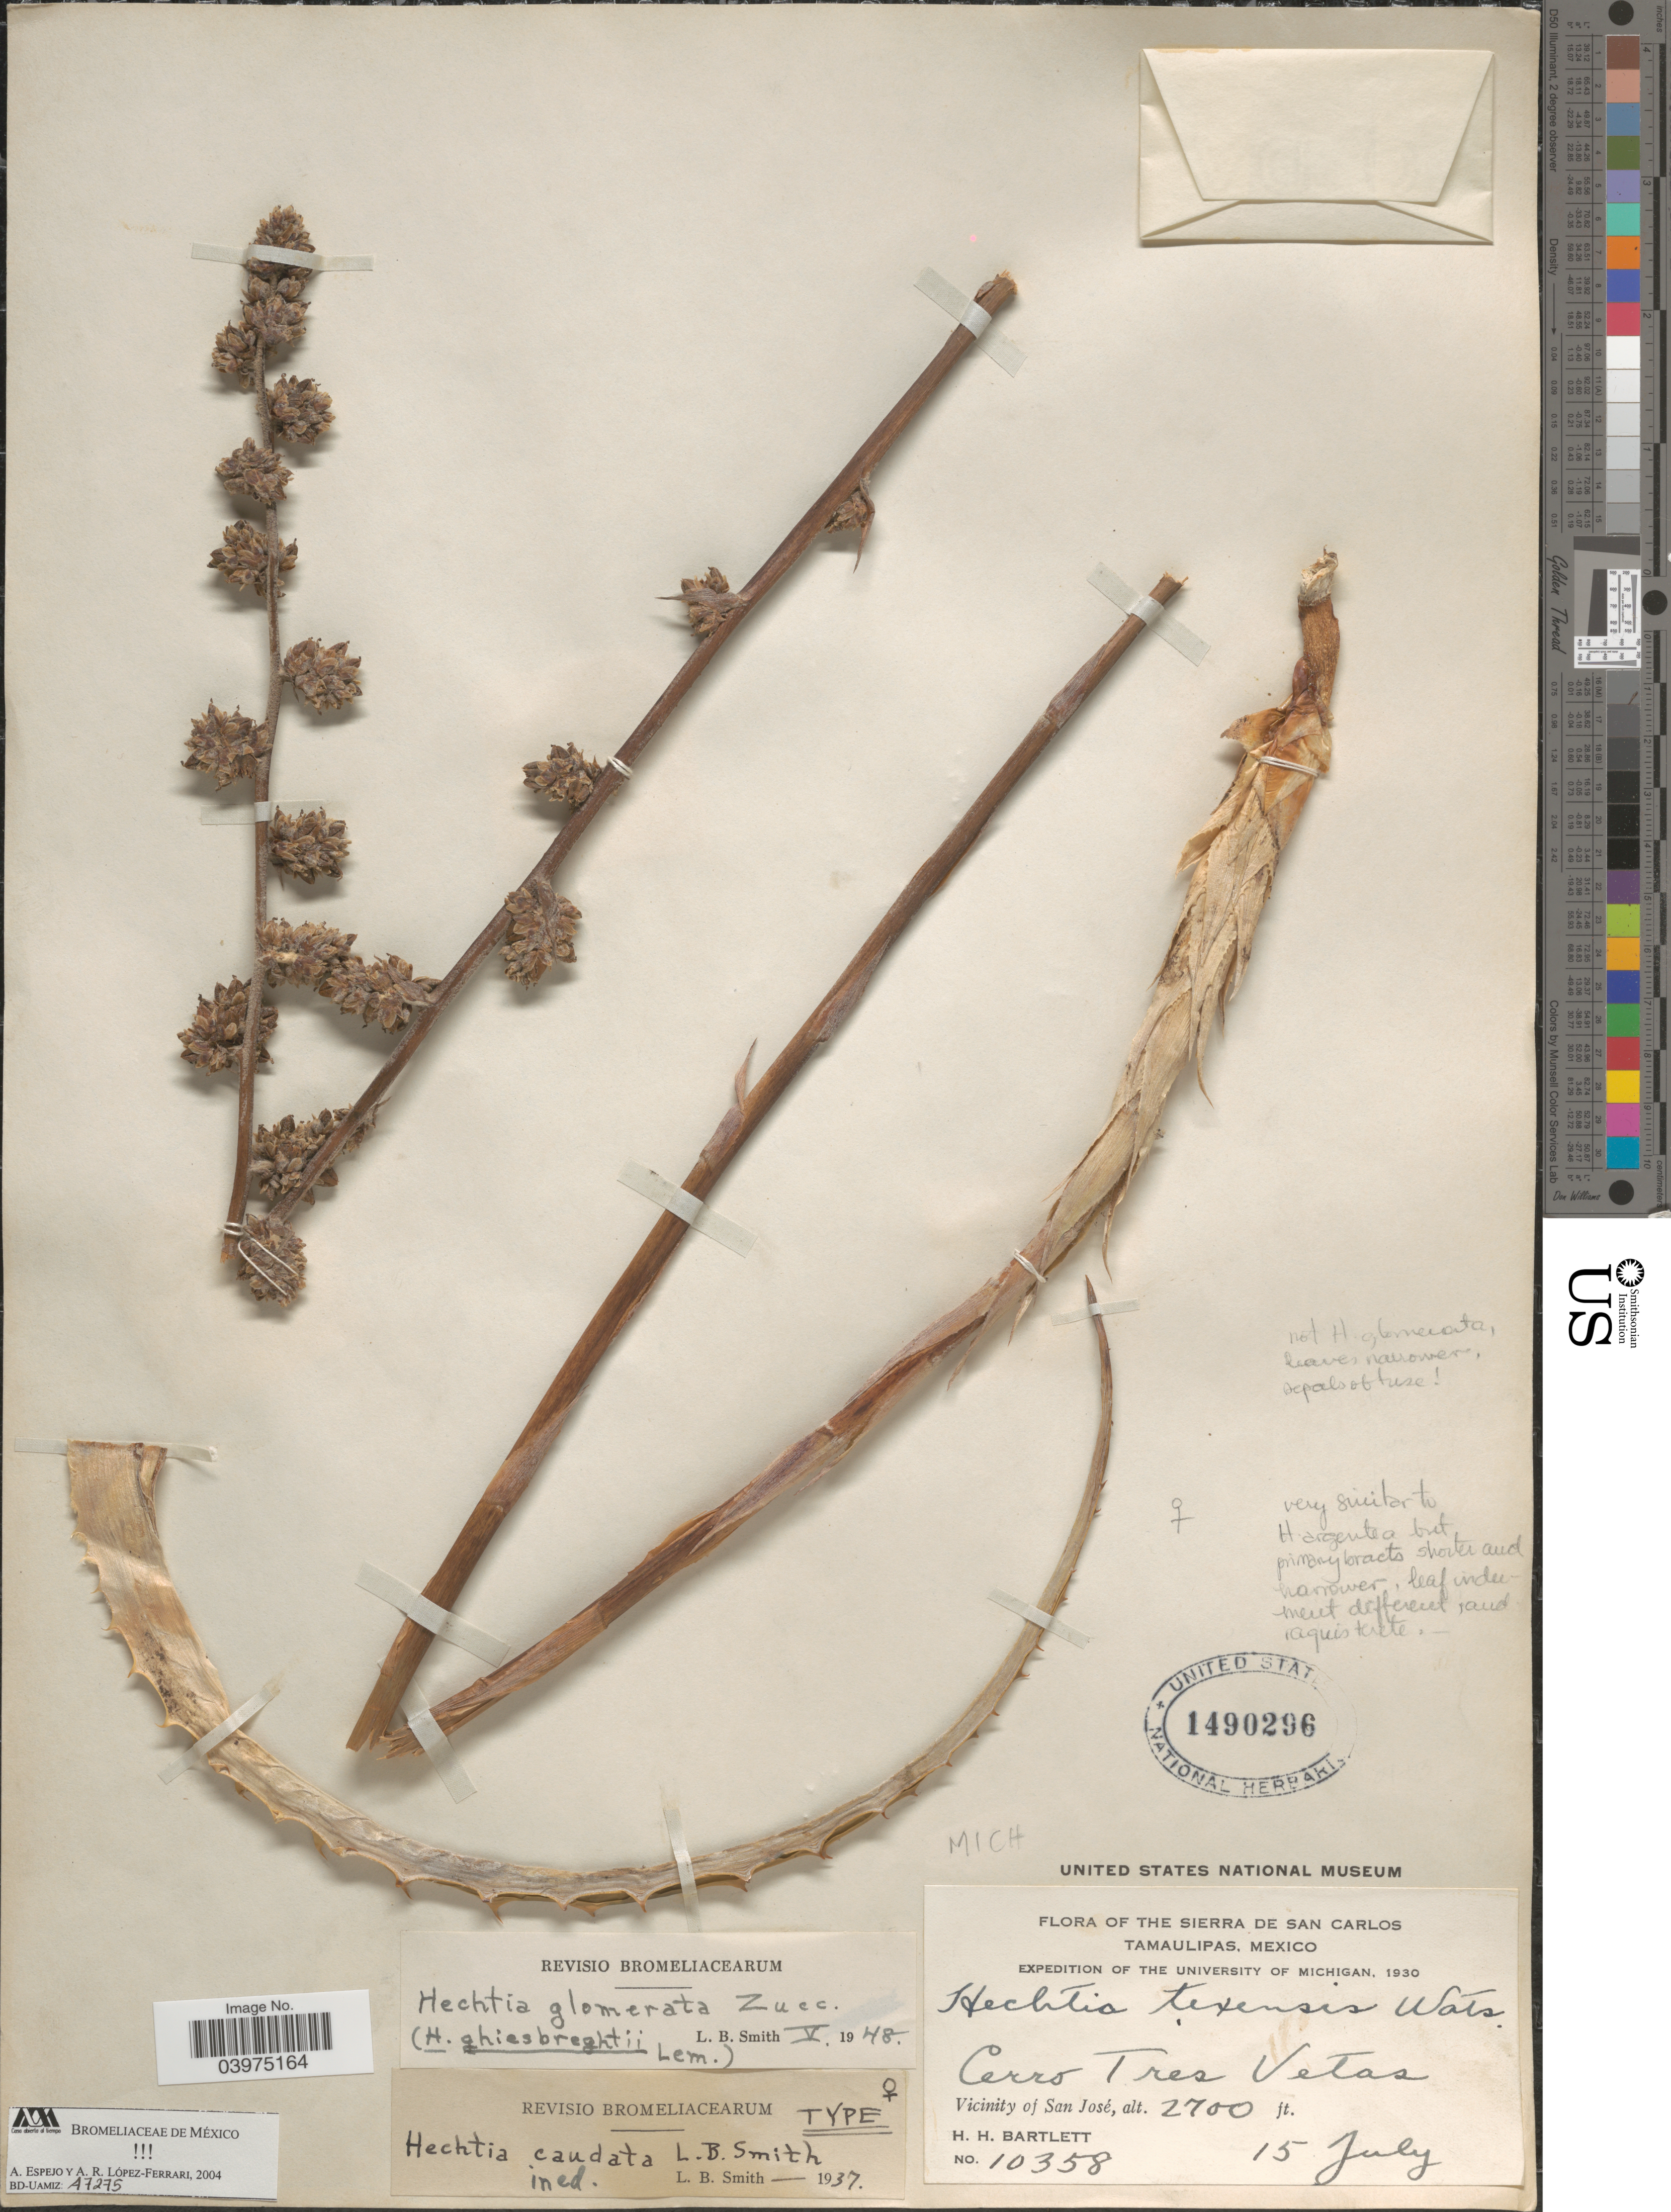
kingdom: Plantae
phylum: Tracheophyta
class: Liliopsida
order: Poales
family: Bromeliaceae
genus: Hechtia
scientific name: Hechtia glomerata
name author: Zucc.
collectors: H. H. Bartlett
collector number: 10358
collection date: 1930-07-15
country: Mexico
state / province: Tamaulipas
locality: The Sierra de San Carlos. Expedition of the University of Michigan, 1930. Cerro Tres Vetas. Vicinity of San José.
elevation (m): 823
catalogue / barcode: US 1490296